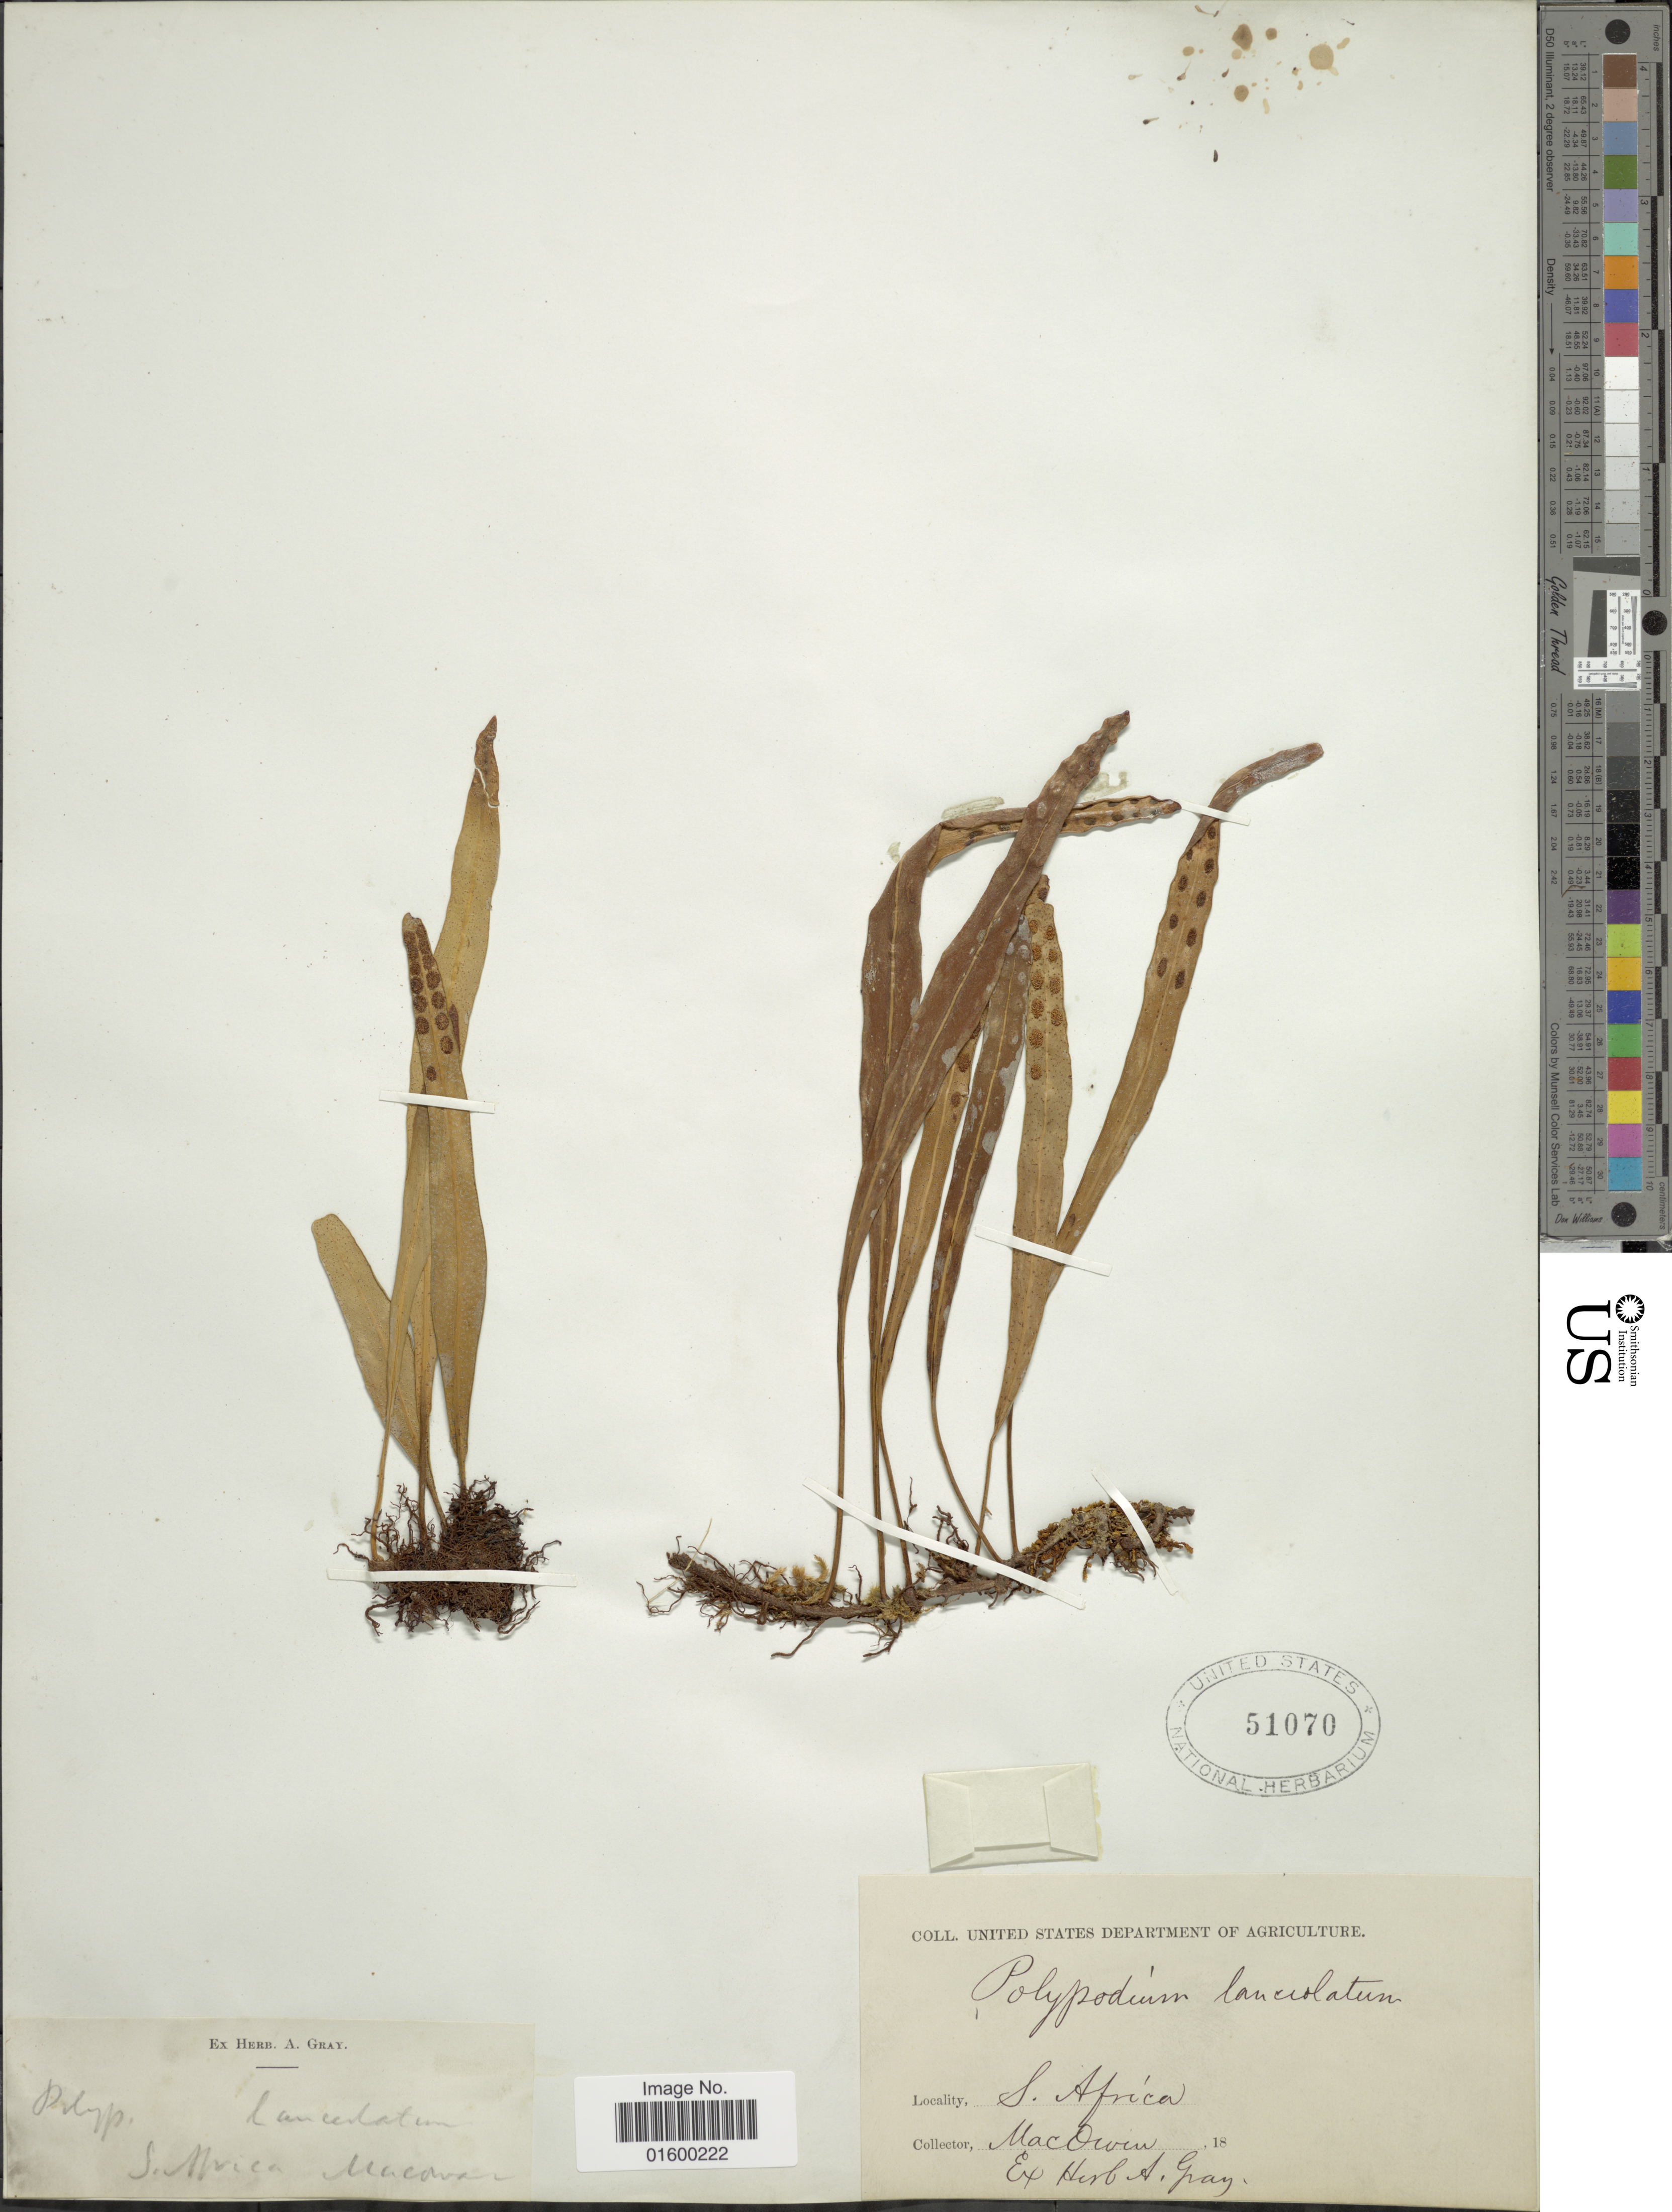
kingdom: Plantae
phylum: Tracheophyta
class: Polypodiopsida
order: Polypodiales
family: Polypodiaceae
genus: Pleopeltis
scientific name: Pleopeltis macrocarpa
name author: (Bory ex Willd.) Kaulf.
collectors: MacOwen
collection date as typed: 18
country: South Africa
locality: S. Africa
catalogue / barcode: US 51070